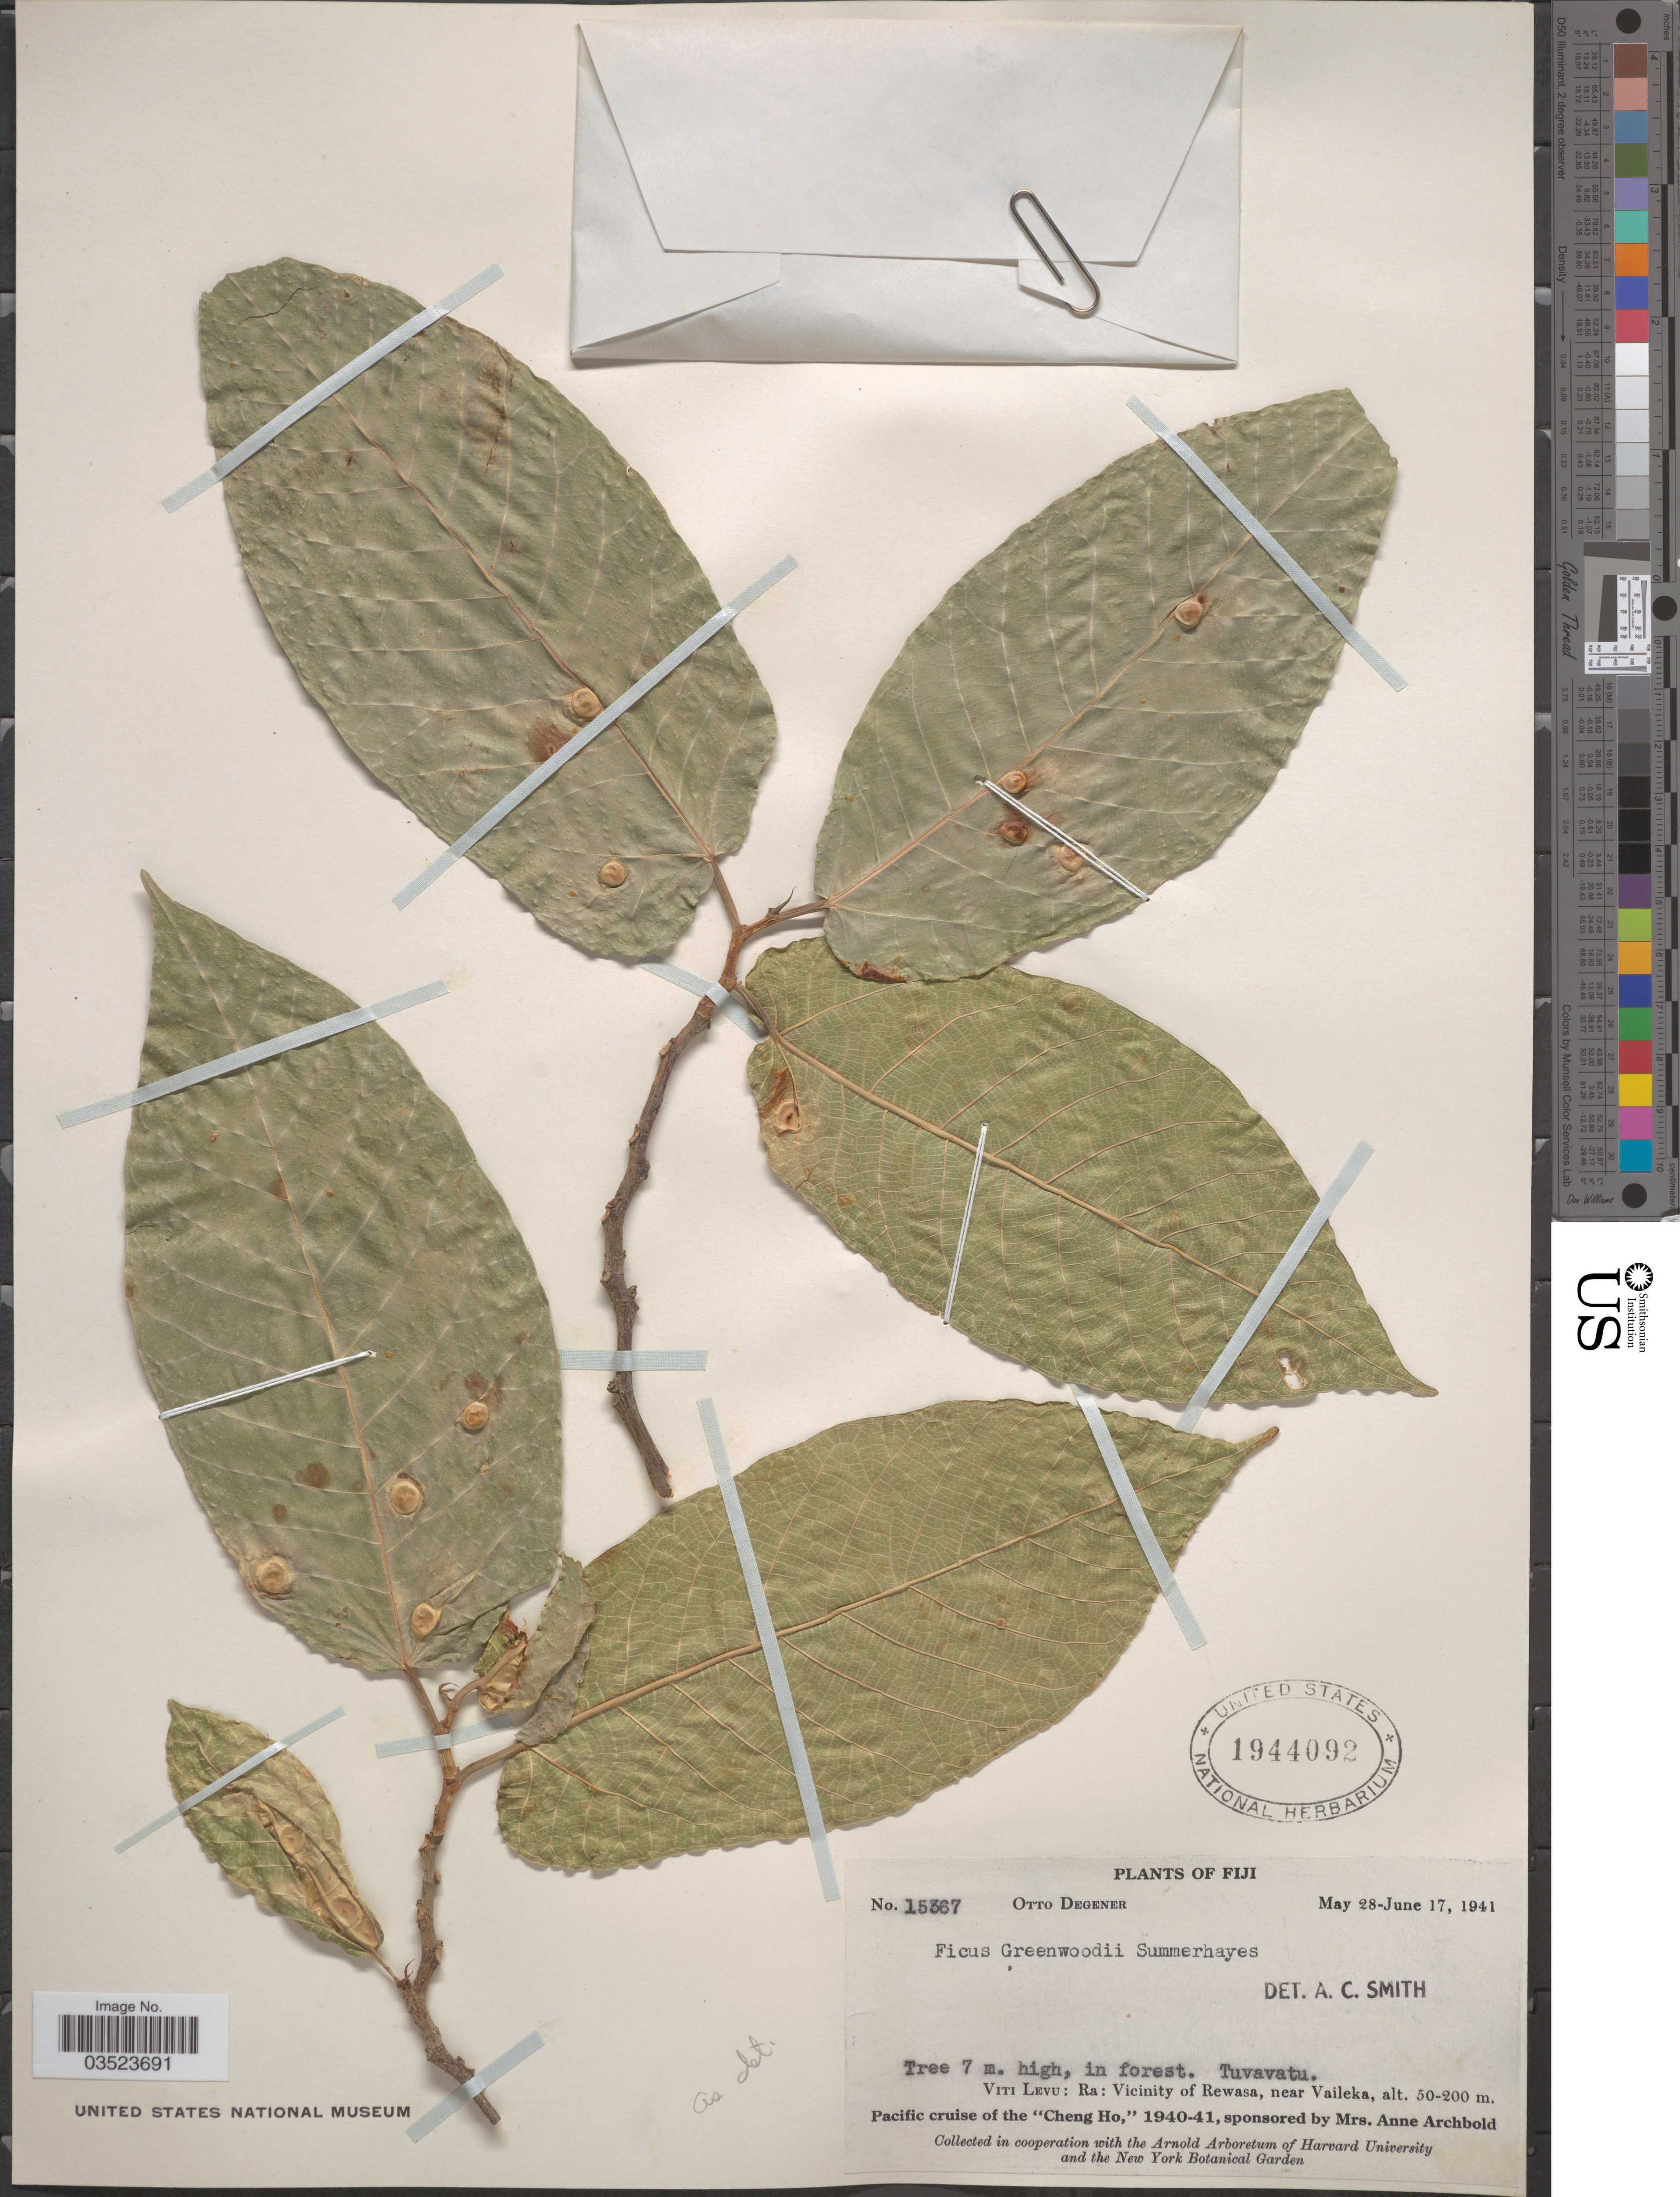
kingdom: Plantae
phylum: Tracheophyta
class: Magnoliopsida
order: Rosales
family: Moraceae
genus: Ficus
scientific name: Ficus greenwoodii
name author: Summerh.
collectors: O. Degener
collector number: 15367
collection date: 1941-05-28/1941-06-17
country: Fiji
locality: Tuvavatu. Viti Levu: Ra: Vicinity of Rewasa, near Vaileka.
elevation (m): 50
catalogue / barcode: US 1944092